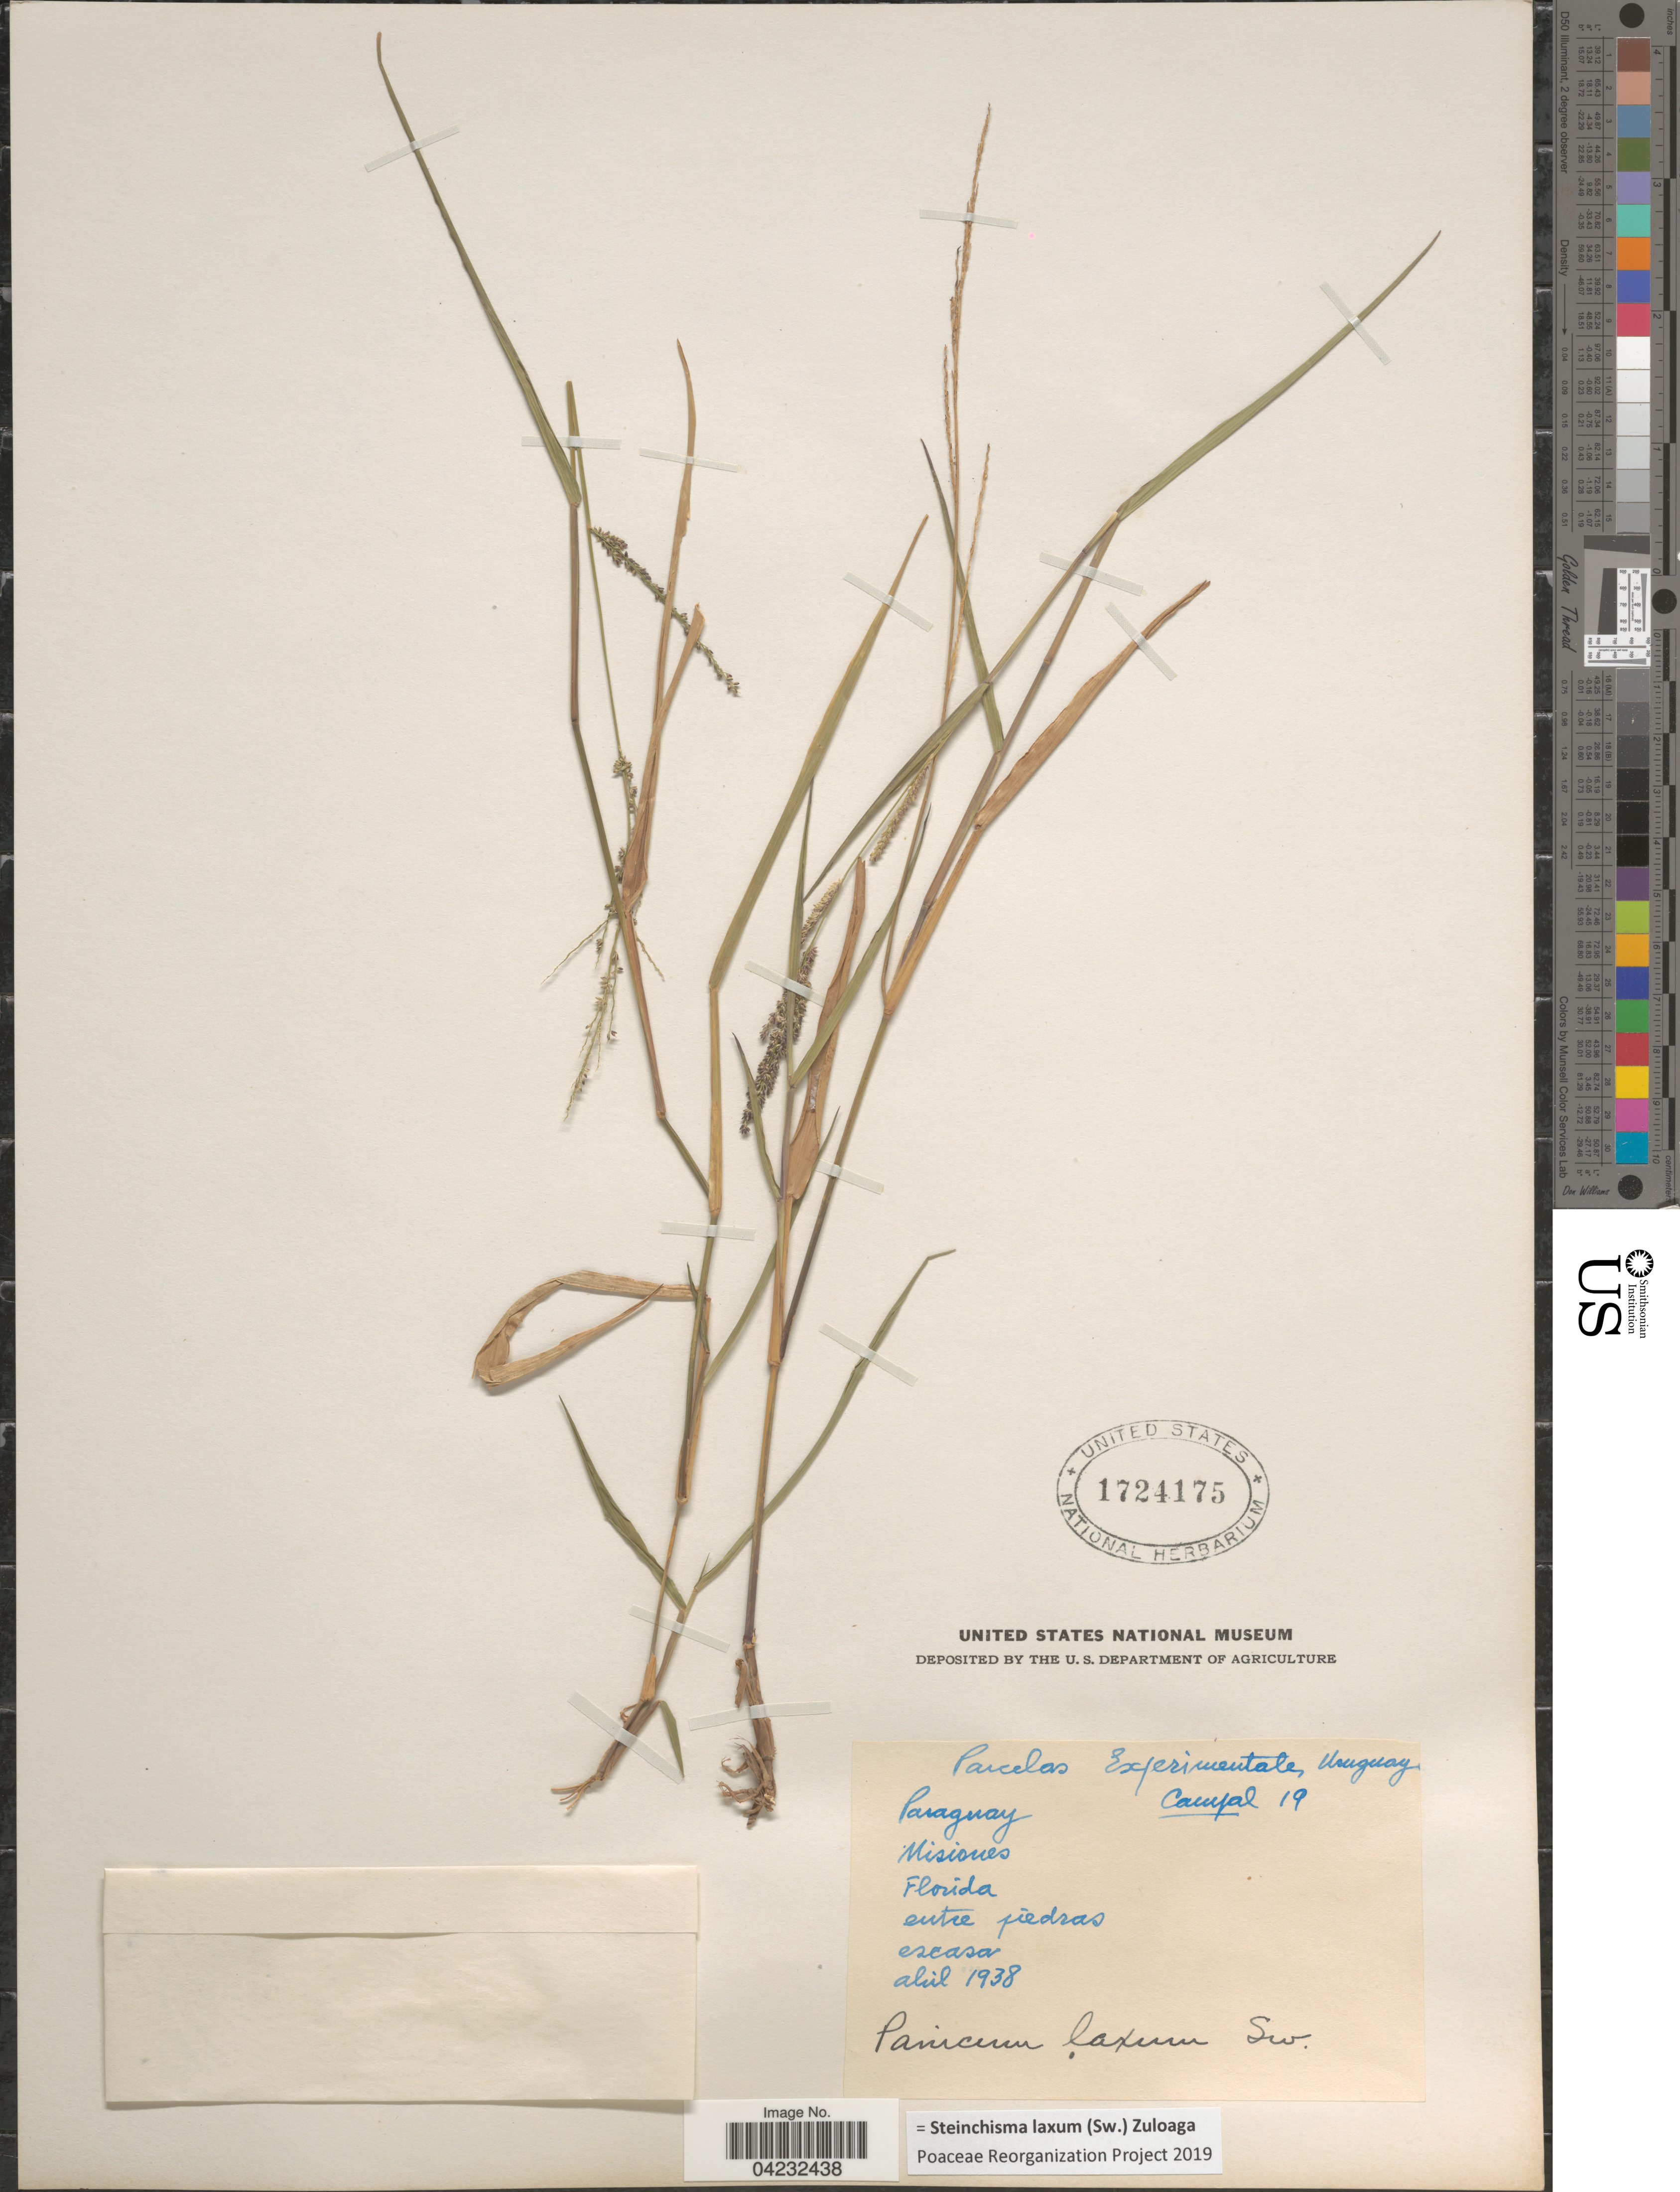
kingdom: Plantae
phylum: Tracheophyta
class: Liliopsida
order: Poales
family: Poaceae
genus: Steinchisma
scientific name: Steinchisma laxum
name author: (Sw.) Zuloaga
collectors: -- Campal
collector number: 19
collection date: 1938-04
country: Paraguay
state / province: Misiones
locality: Florida entre piedras.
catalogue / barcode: US 1724175